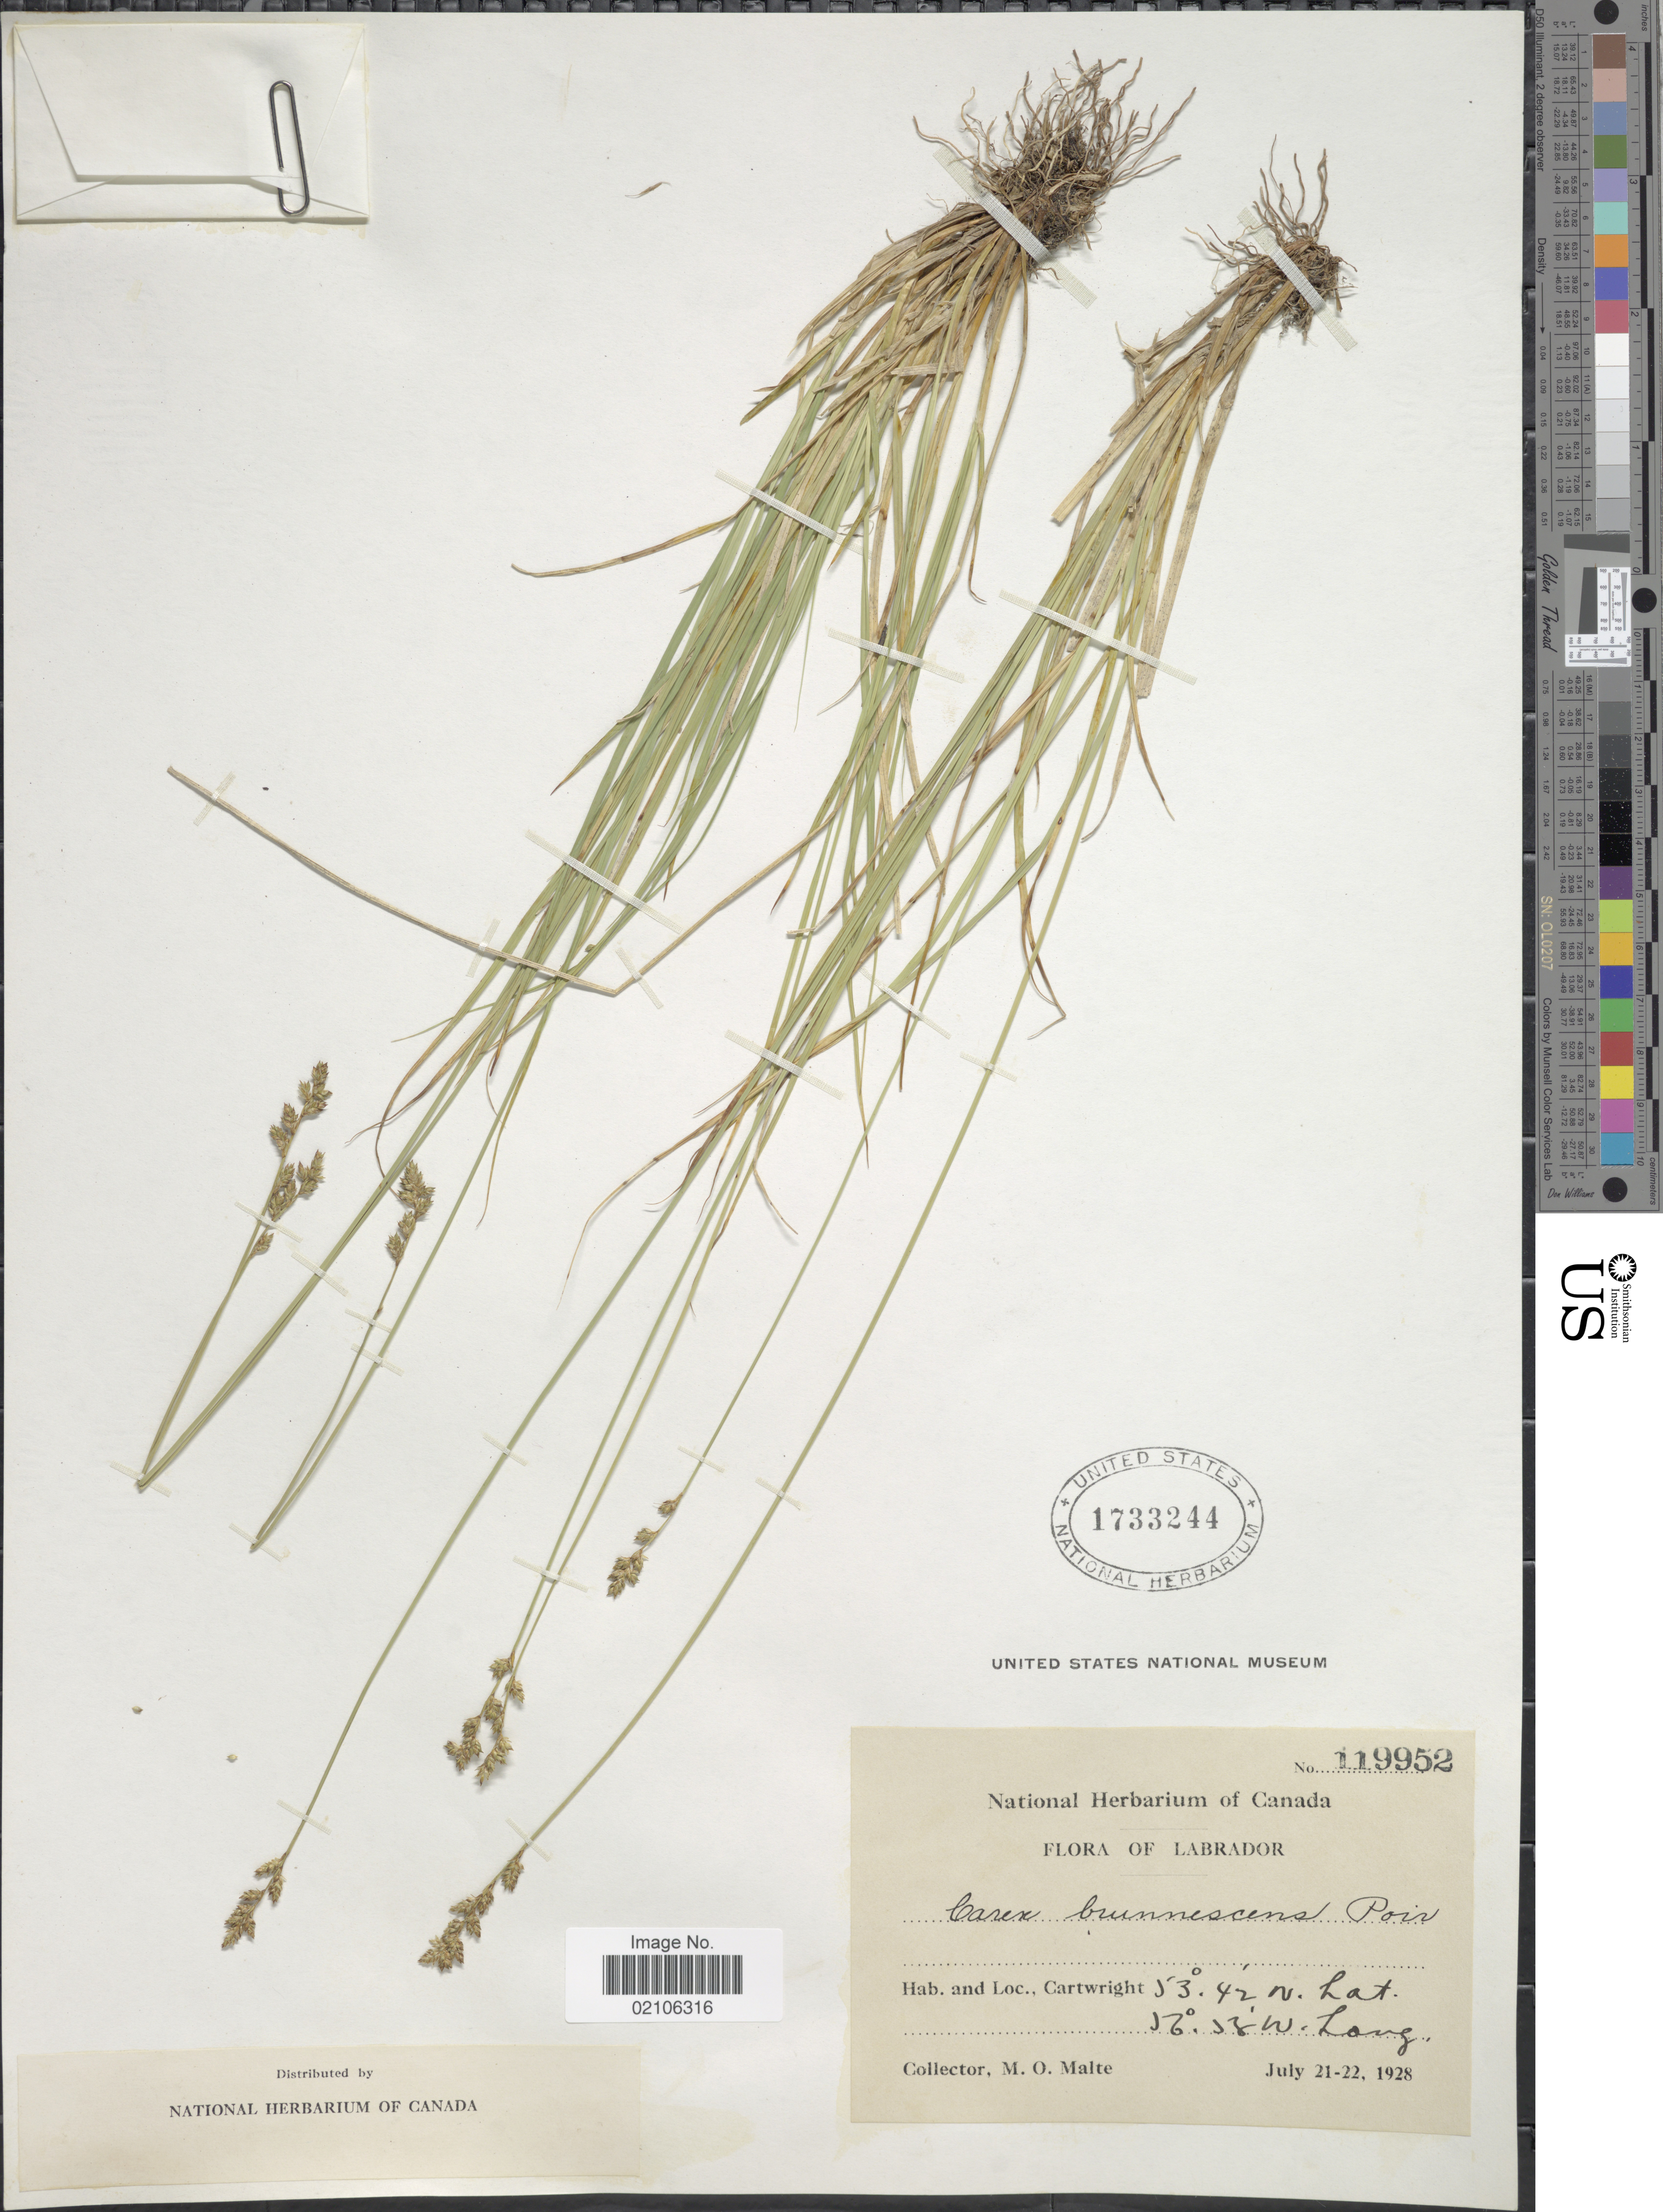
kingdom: Plantae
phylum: Tracheophyta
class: Liliopsida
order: Poales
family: Cyperaceae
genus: Carex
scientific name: Carex brunnescens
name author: (Pers.) Poir.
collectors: M. O. Malte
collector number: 119952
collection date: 1928-07-21/1928-07-22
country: Canada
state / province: Newfoundland and Labrador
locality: Labrador, Cartwright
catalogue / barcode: US 1733244